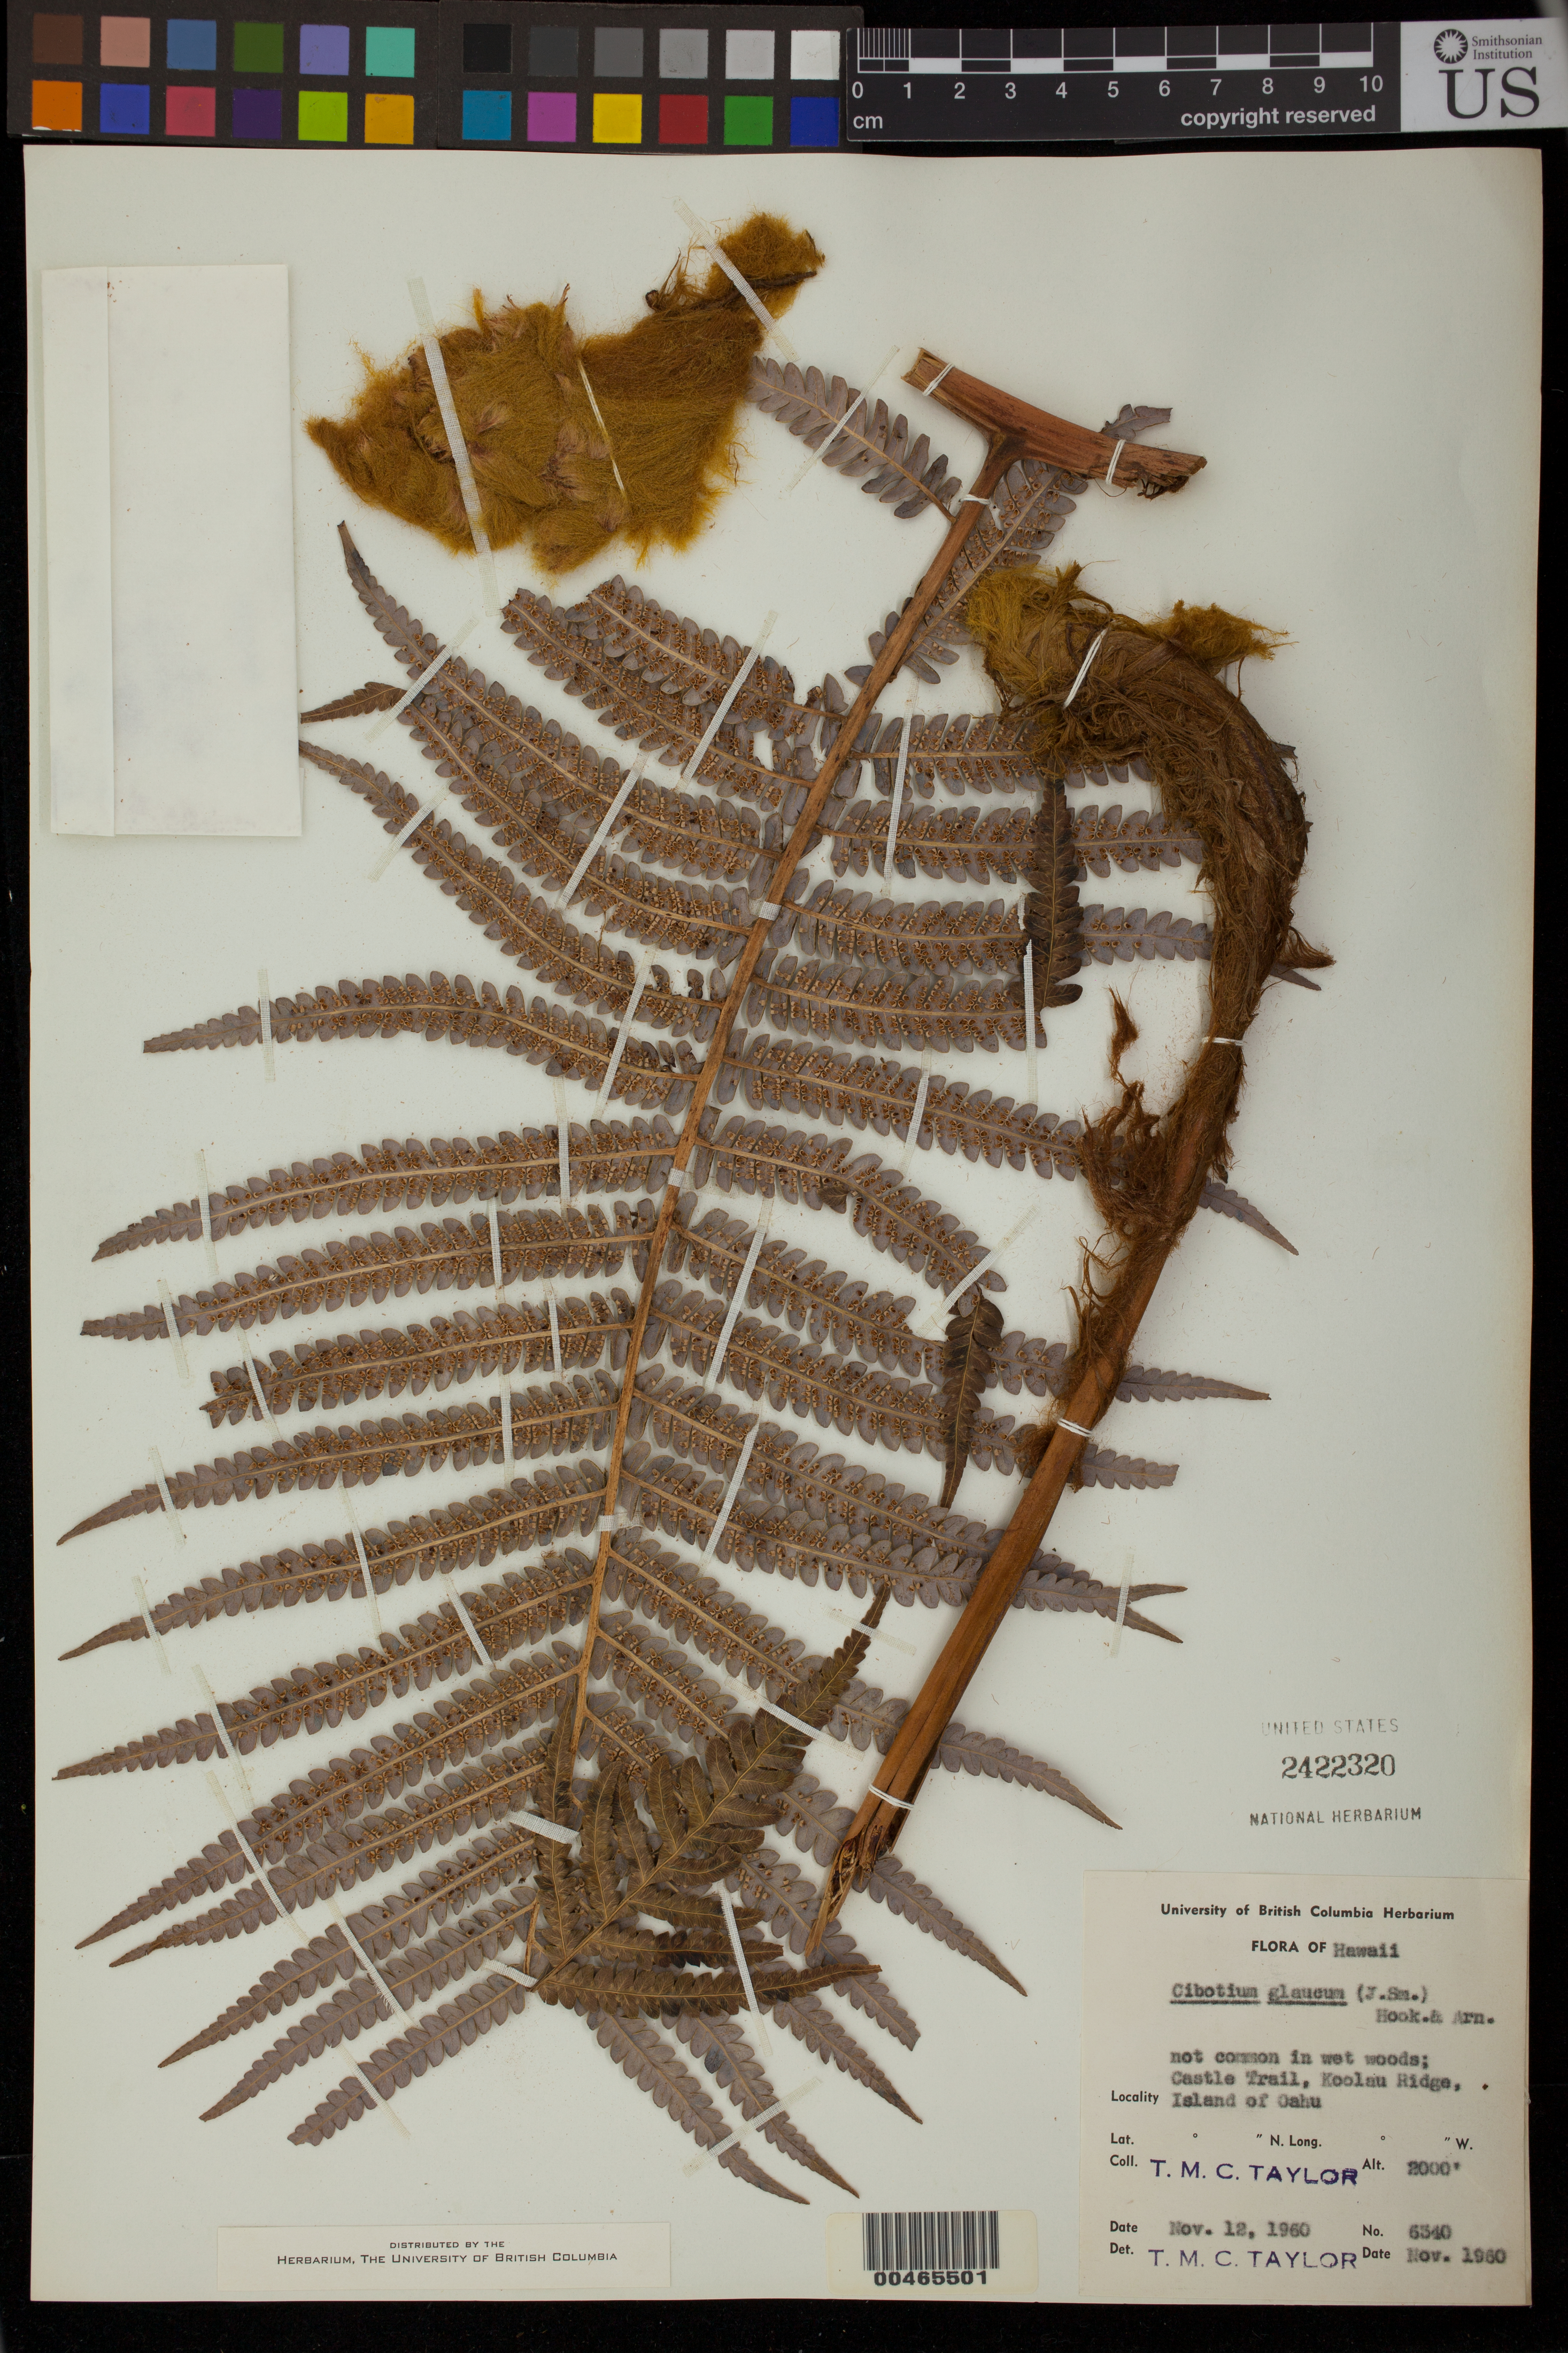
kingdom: Plantae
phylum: Tracheophyta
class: Polypodiopsida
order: Cyatheales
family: Cibotiaceae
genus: Cibotium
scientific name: Cibotium glaucum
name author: (Sm.) Hook. & Arn.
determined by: Taylor, T. M. C.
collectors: T. M. C. Taylor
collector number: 5340?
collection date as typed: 12 Nov 1960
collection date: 1960-11-12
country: United States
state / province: Hawaii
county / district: Honolulu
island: Oahu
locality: Castle Trail, Koolau Ridge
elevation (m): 610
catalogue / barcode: US 2422320